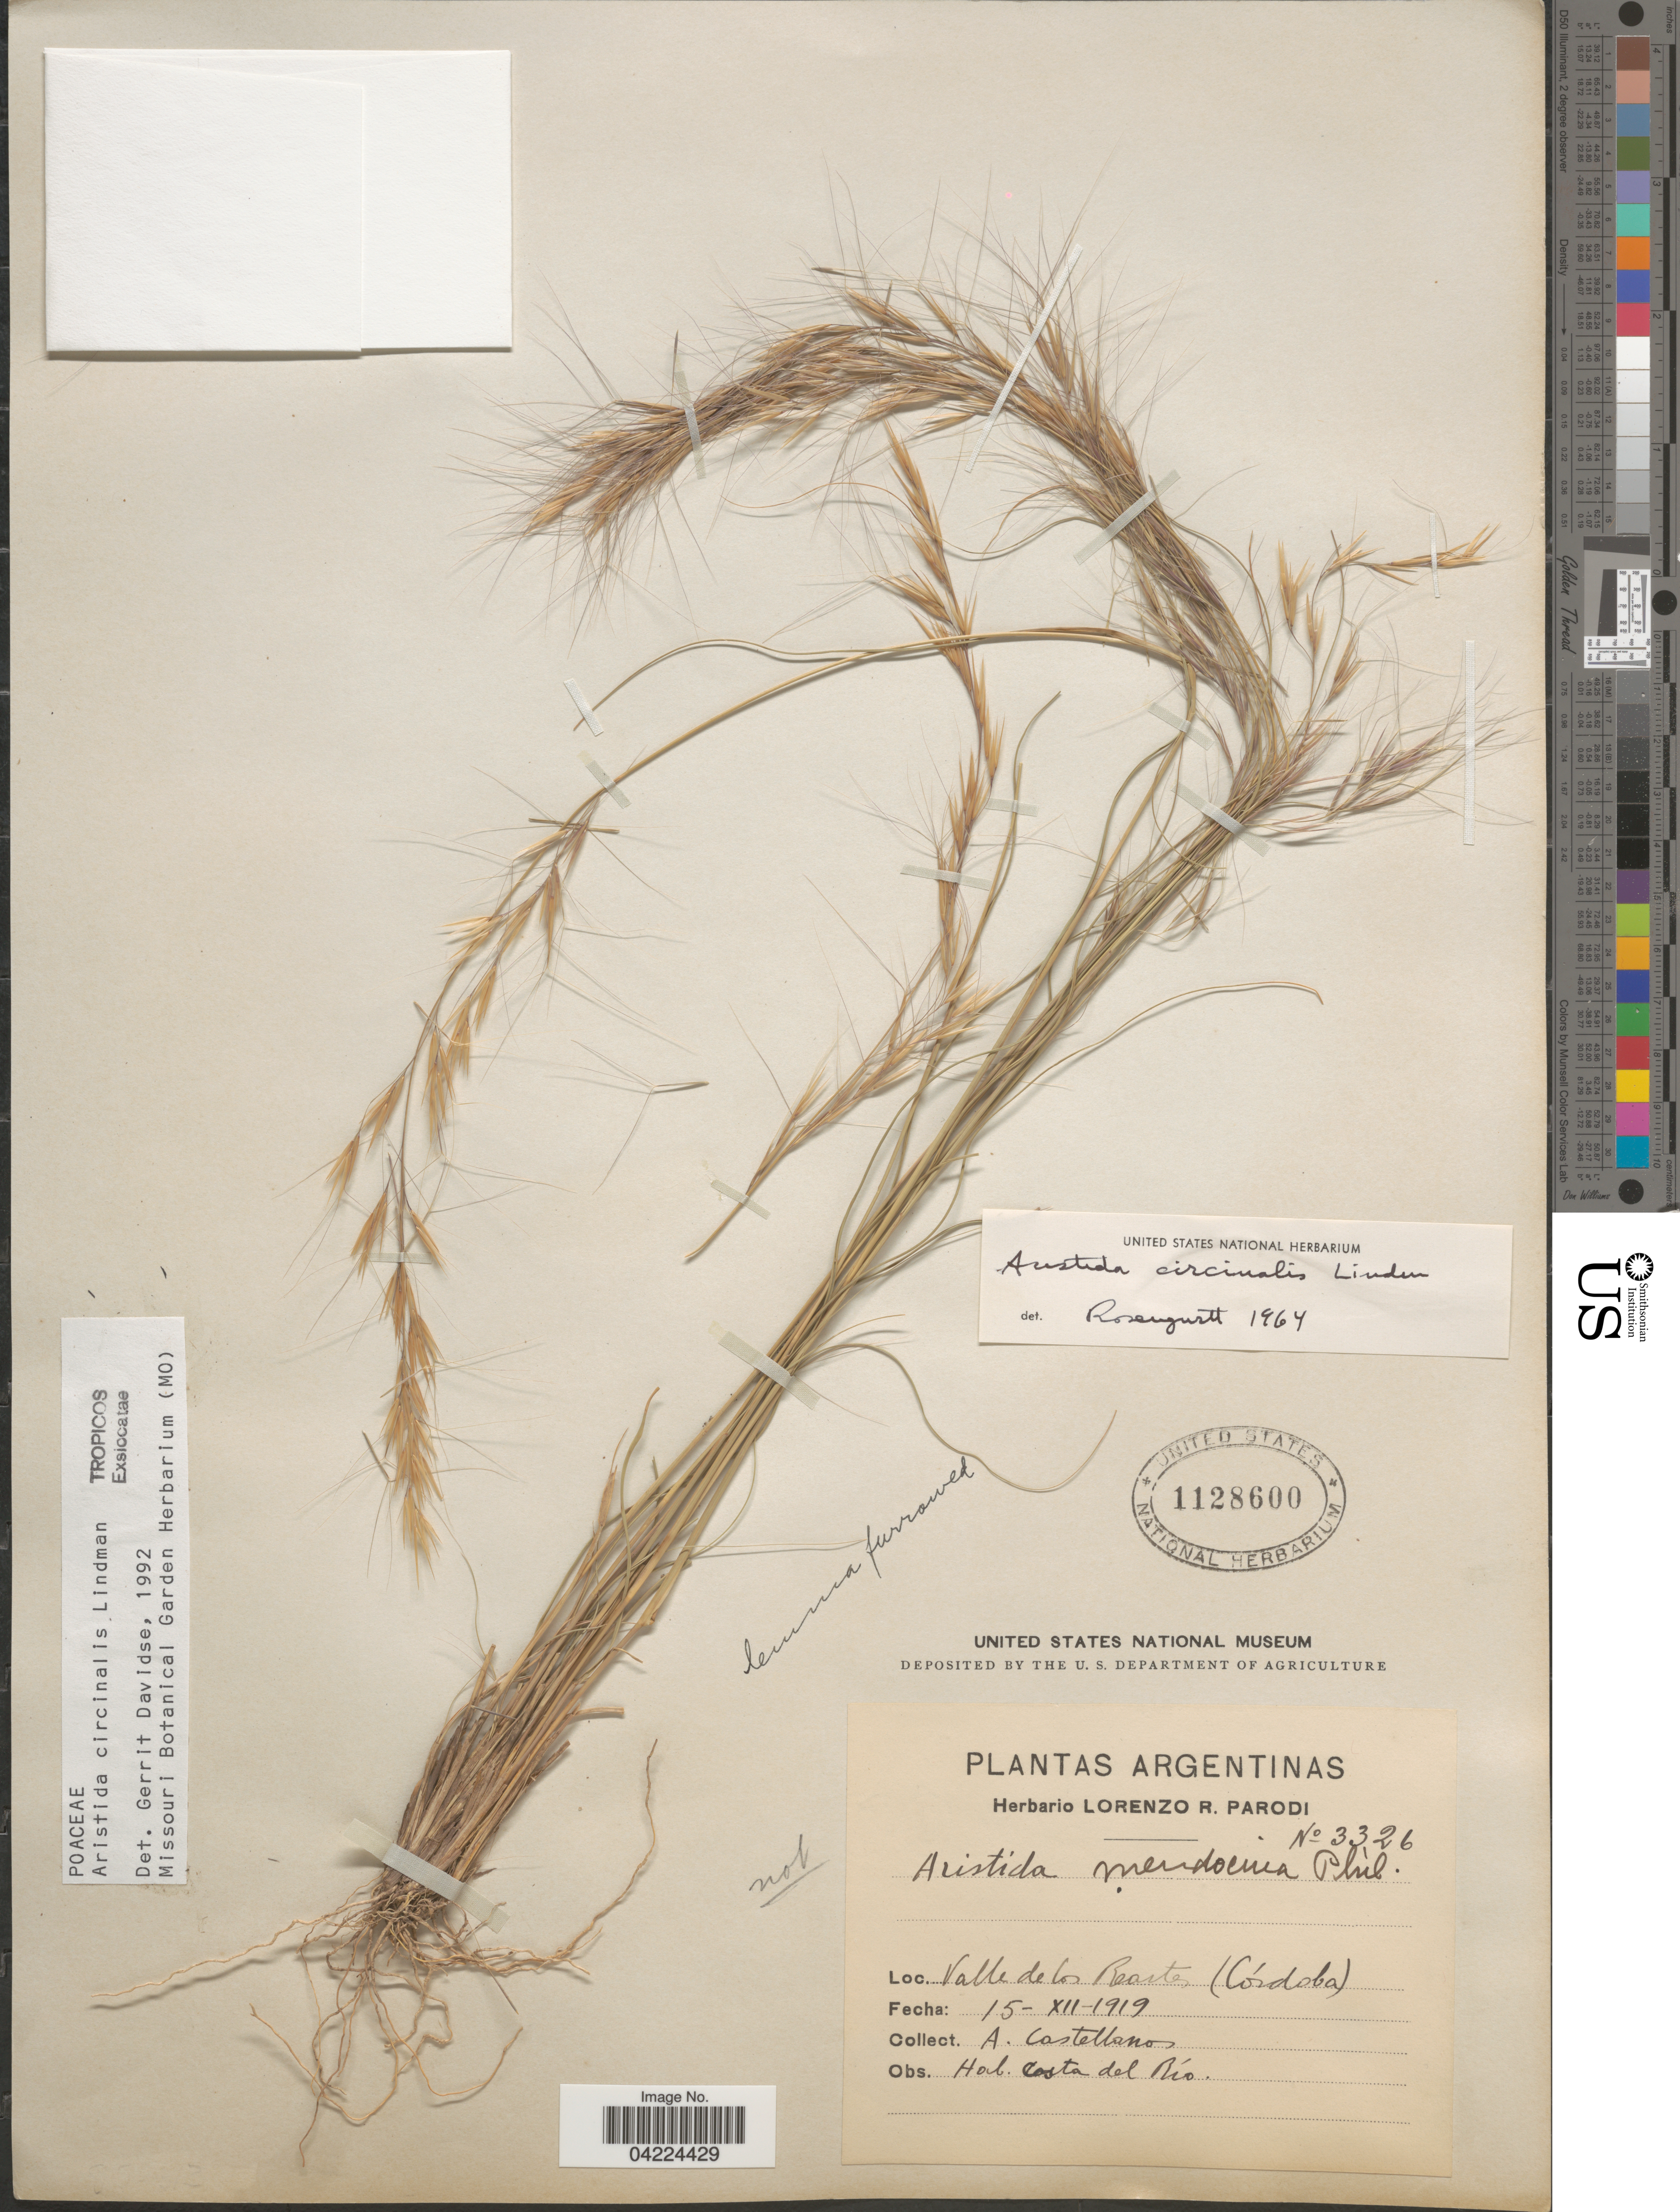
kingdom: Plantae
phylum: Tracheophyta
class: Liliopsida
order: Poales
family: Poaceae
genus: Aristida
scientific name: Aristida circinalis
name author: Lindm.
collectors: A. Castellanos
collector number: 3326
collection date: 1919-12-15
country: Argentina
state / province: Cordoba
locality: Valle de los Reartes. Costa del Río.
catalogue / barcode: US 1128600